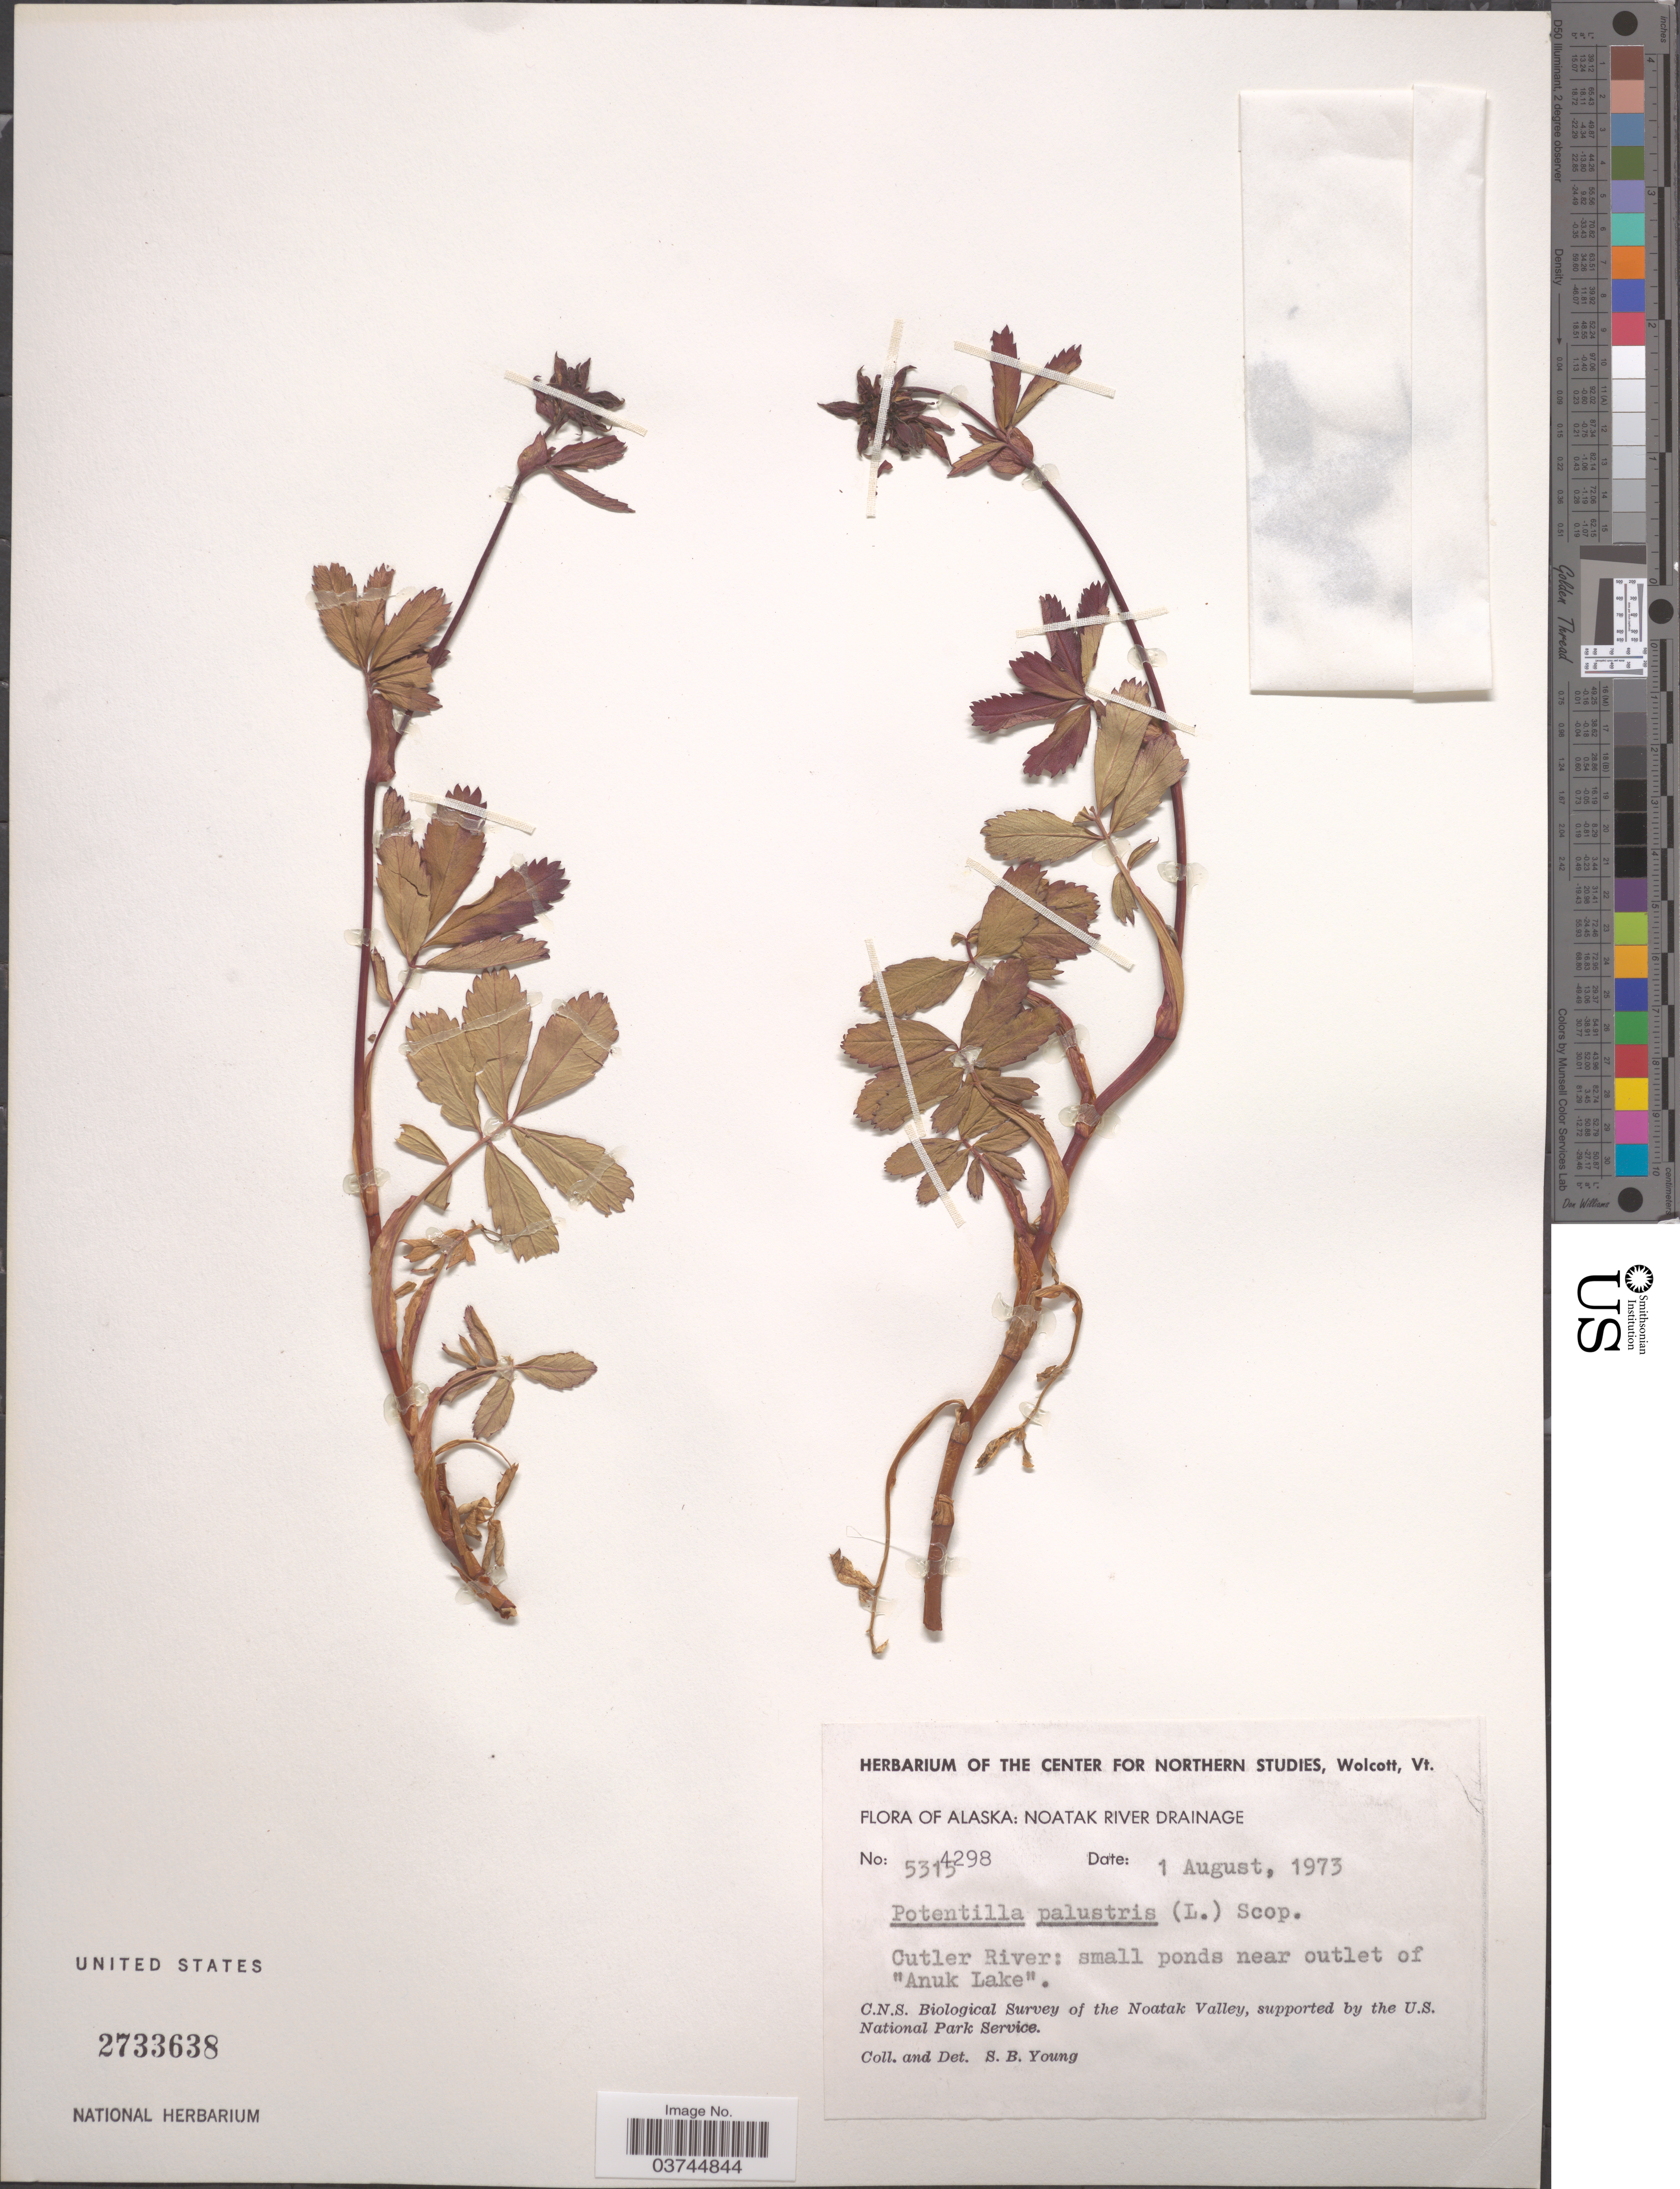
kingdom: Plantae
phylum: Tracheophyta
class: Magnoliopsida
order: Rosales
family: Rosaceae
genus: Comarum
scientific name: Comarum palustre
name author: L.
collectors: S. Young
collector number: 5315/4298*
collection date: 1973-08-01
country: United States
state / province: Alaska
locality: Noatak River Drainage. Cutler River: small ponds near outlet of "Anuk Lake".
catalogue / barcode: US 2733638